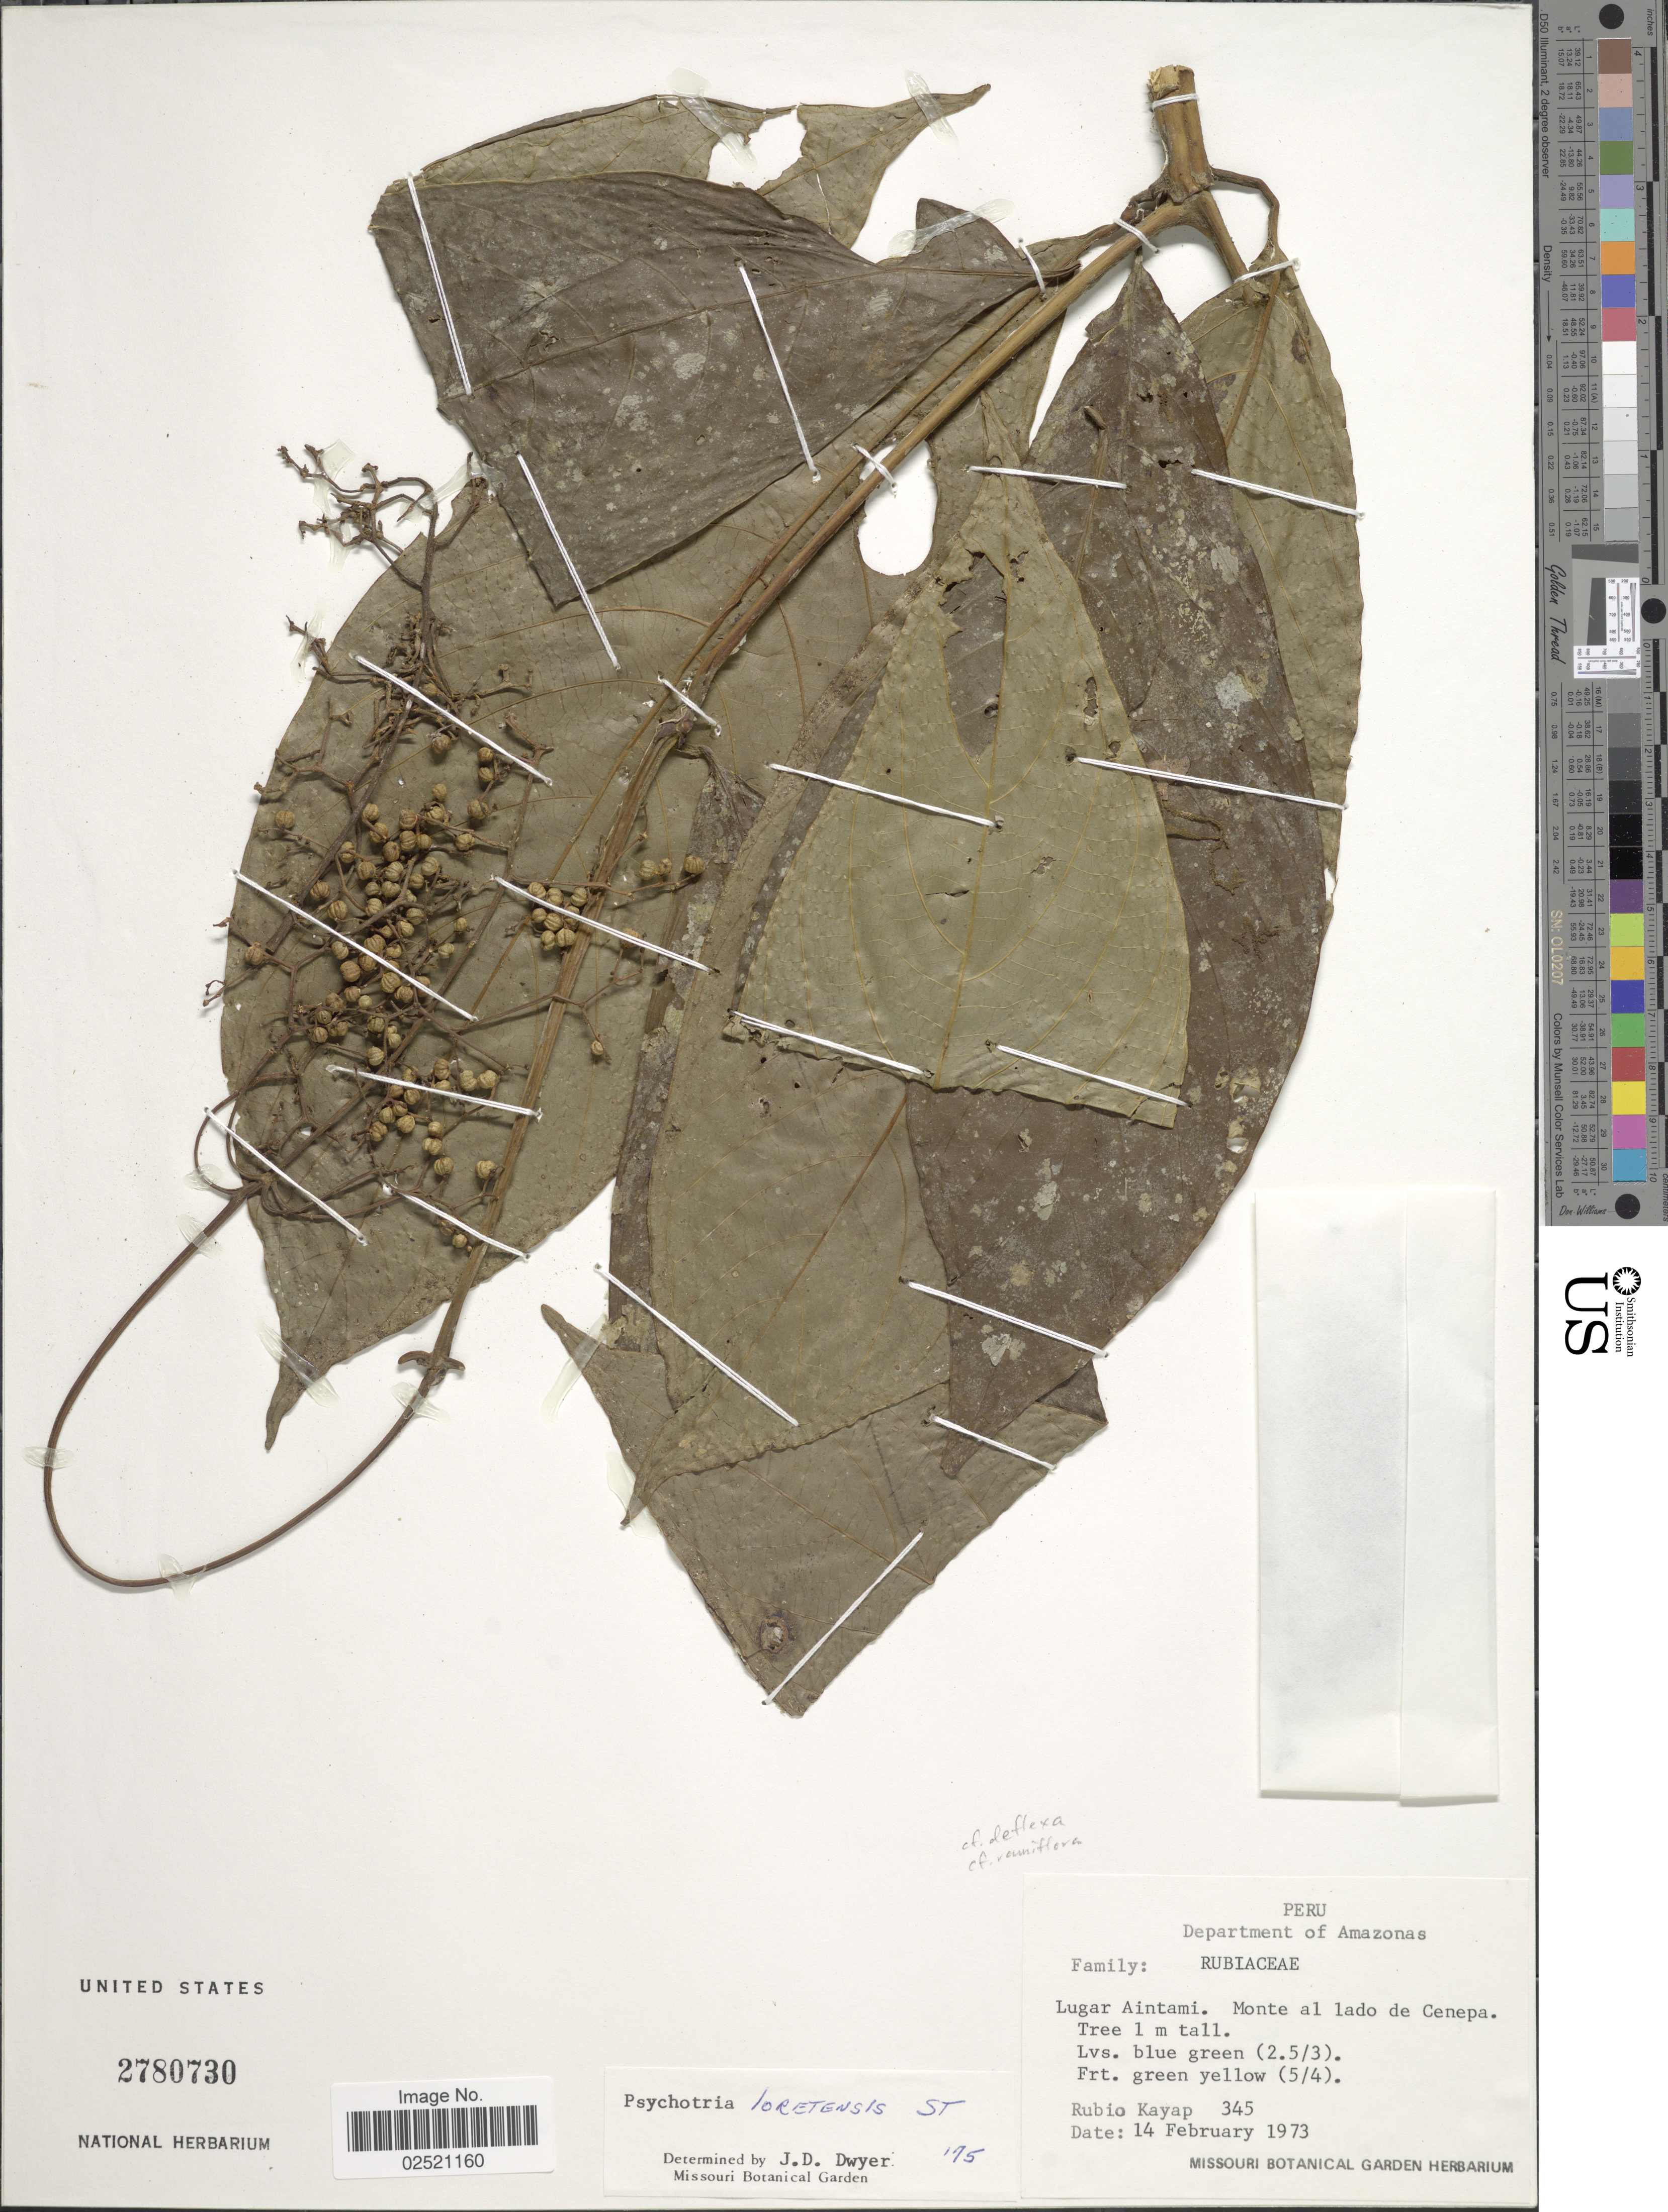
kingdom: Plantae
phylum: Tracheophyta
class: Magnoliopsida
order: Gentianales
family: Rubiaceae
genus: Psychotria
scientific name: Psychotria deflexa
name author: DC.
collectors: R. Kayap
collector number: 345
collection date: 1973-02-14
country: Peru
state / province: Amazonas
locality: Lugar Aintami, Monte al lado de Cenepa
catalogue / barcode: US 2780730